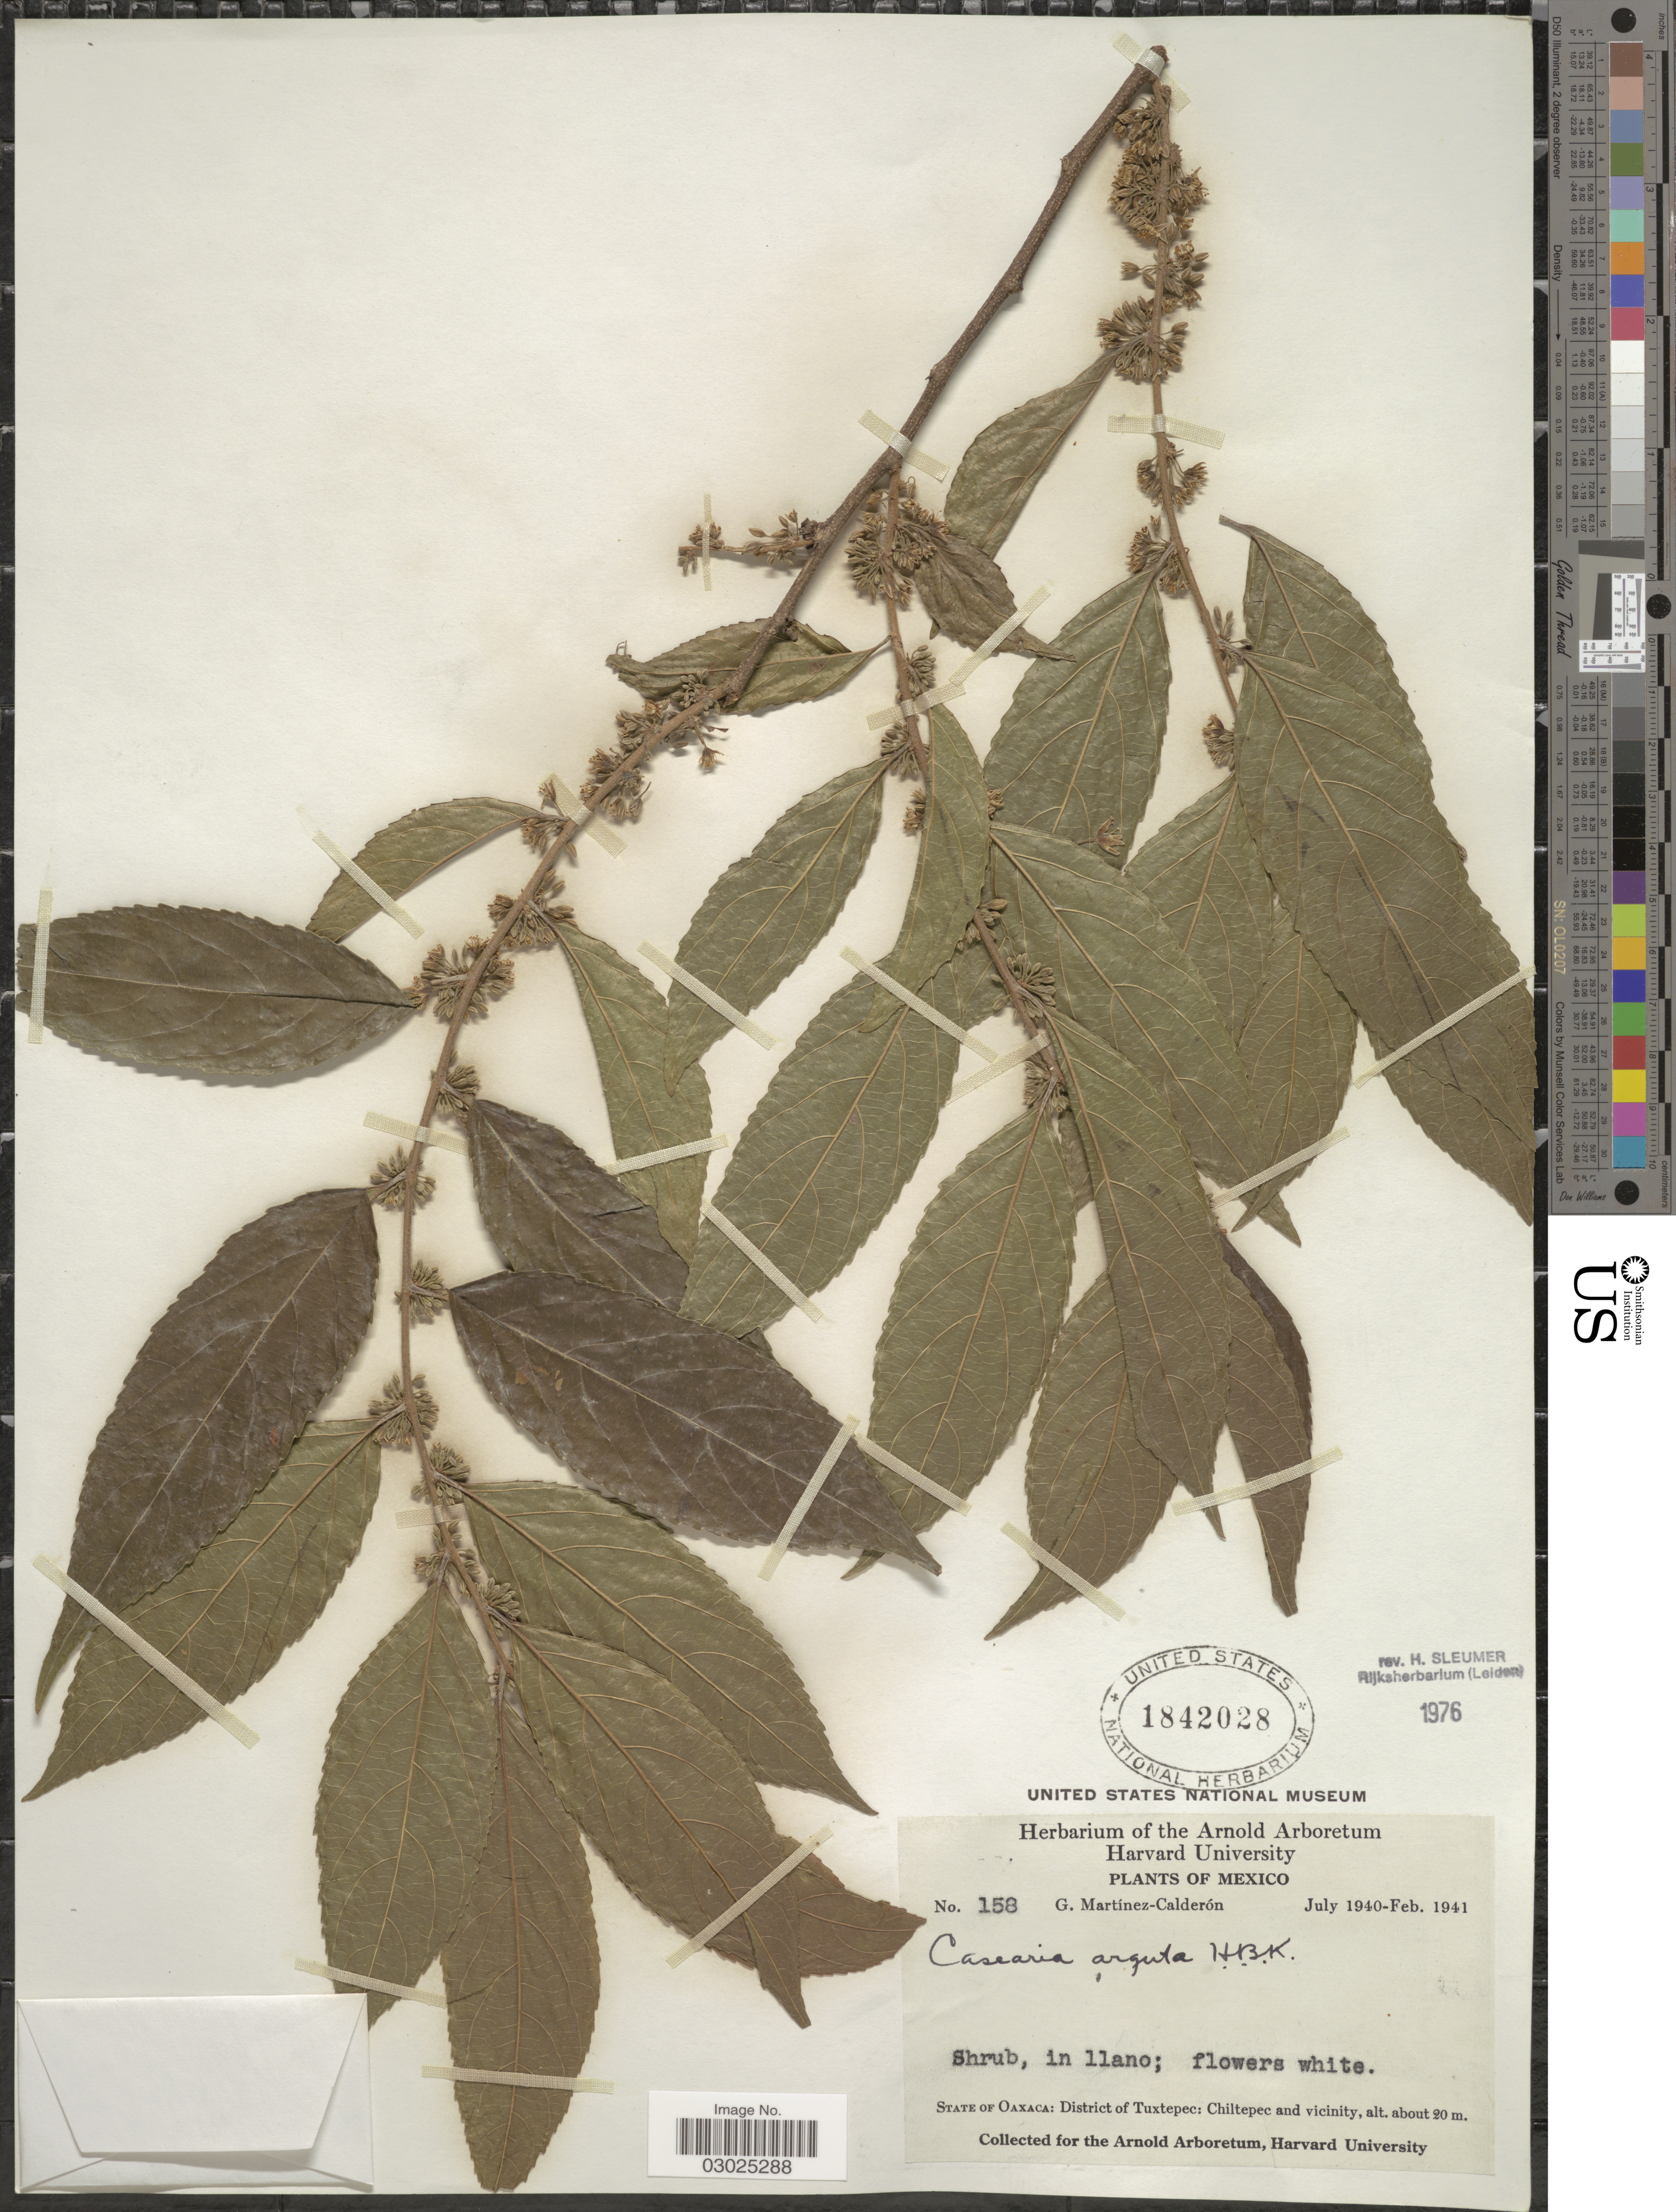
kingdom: Plantae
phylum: Tracheophyta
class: Magnoliopsida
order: Malpighiales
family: Salicaceae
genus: Casearia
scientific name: Casearia arguta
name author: Kunth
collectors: G. Martinez-C.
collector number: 158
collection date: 1940-07/1941-02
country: Mexico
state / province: Oaxaca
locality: District of Tuxtepec: Chiltepec and vicinity.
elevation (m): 20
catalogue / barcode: US 1842028